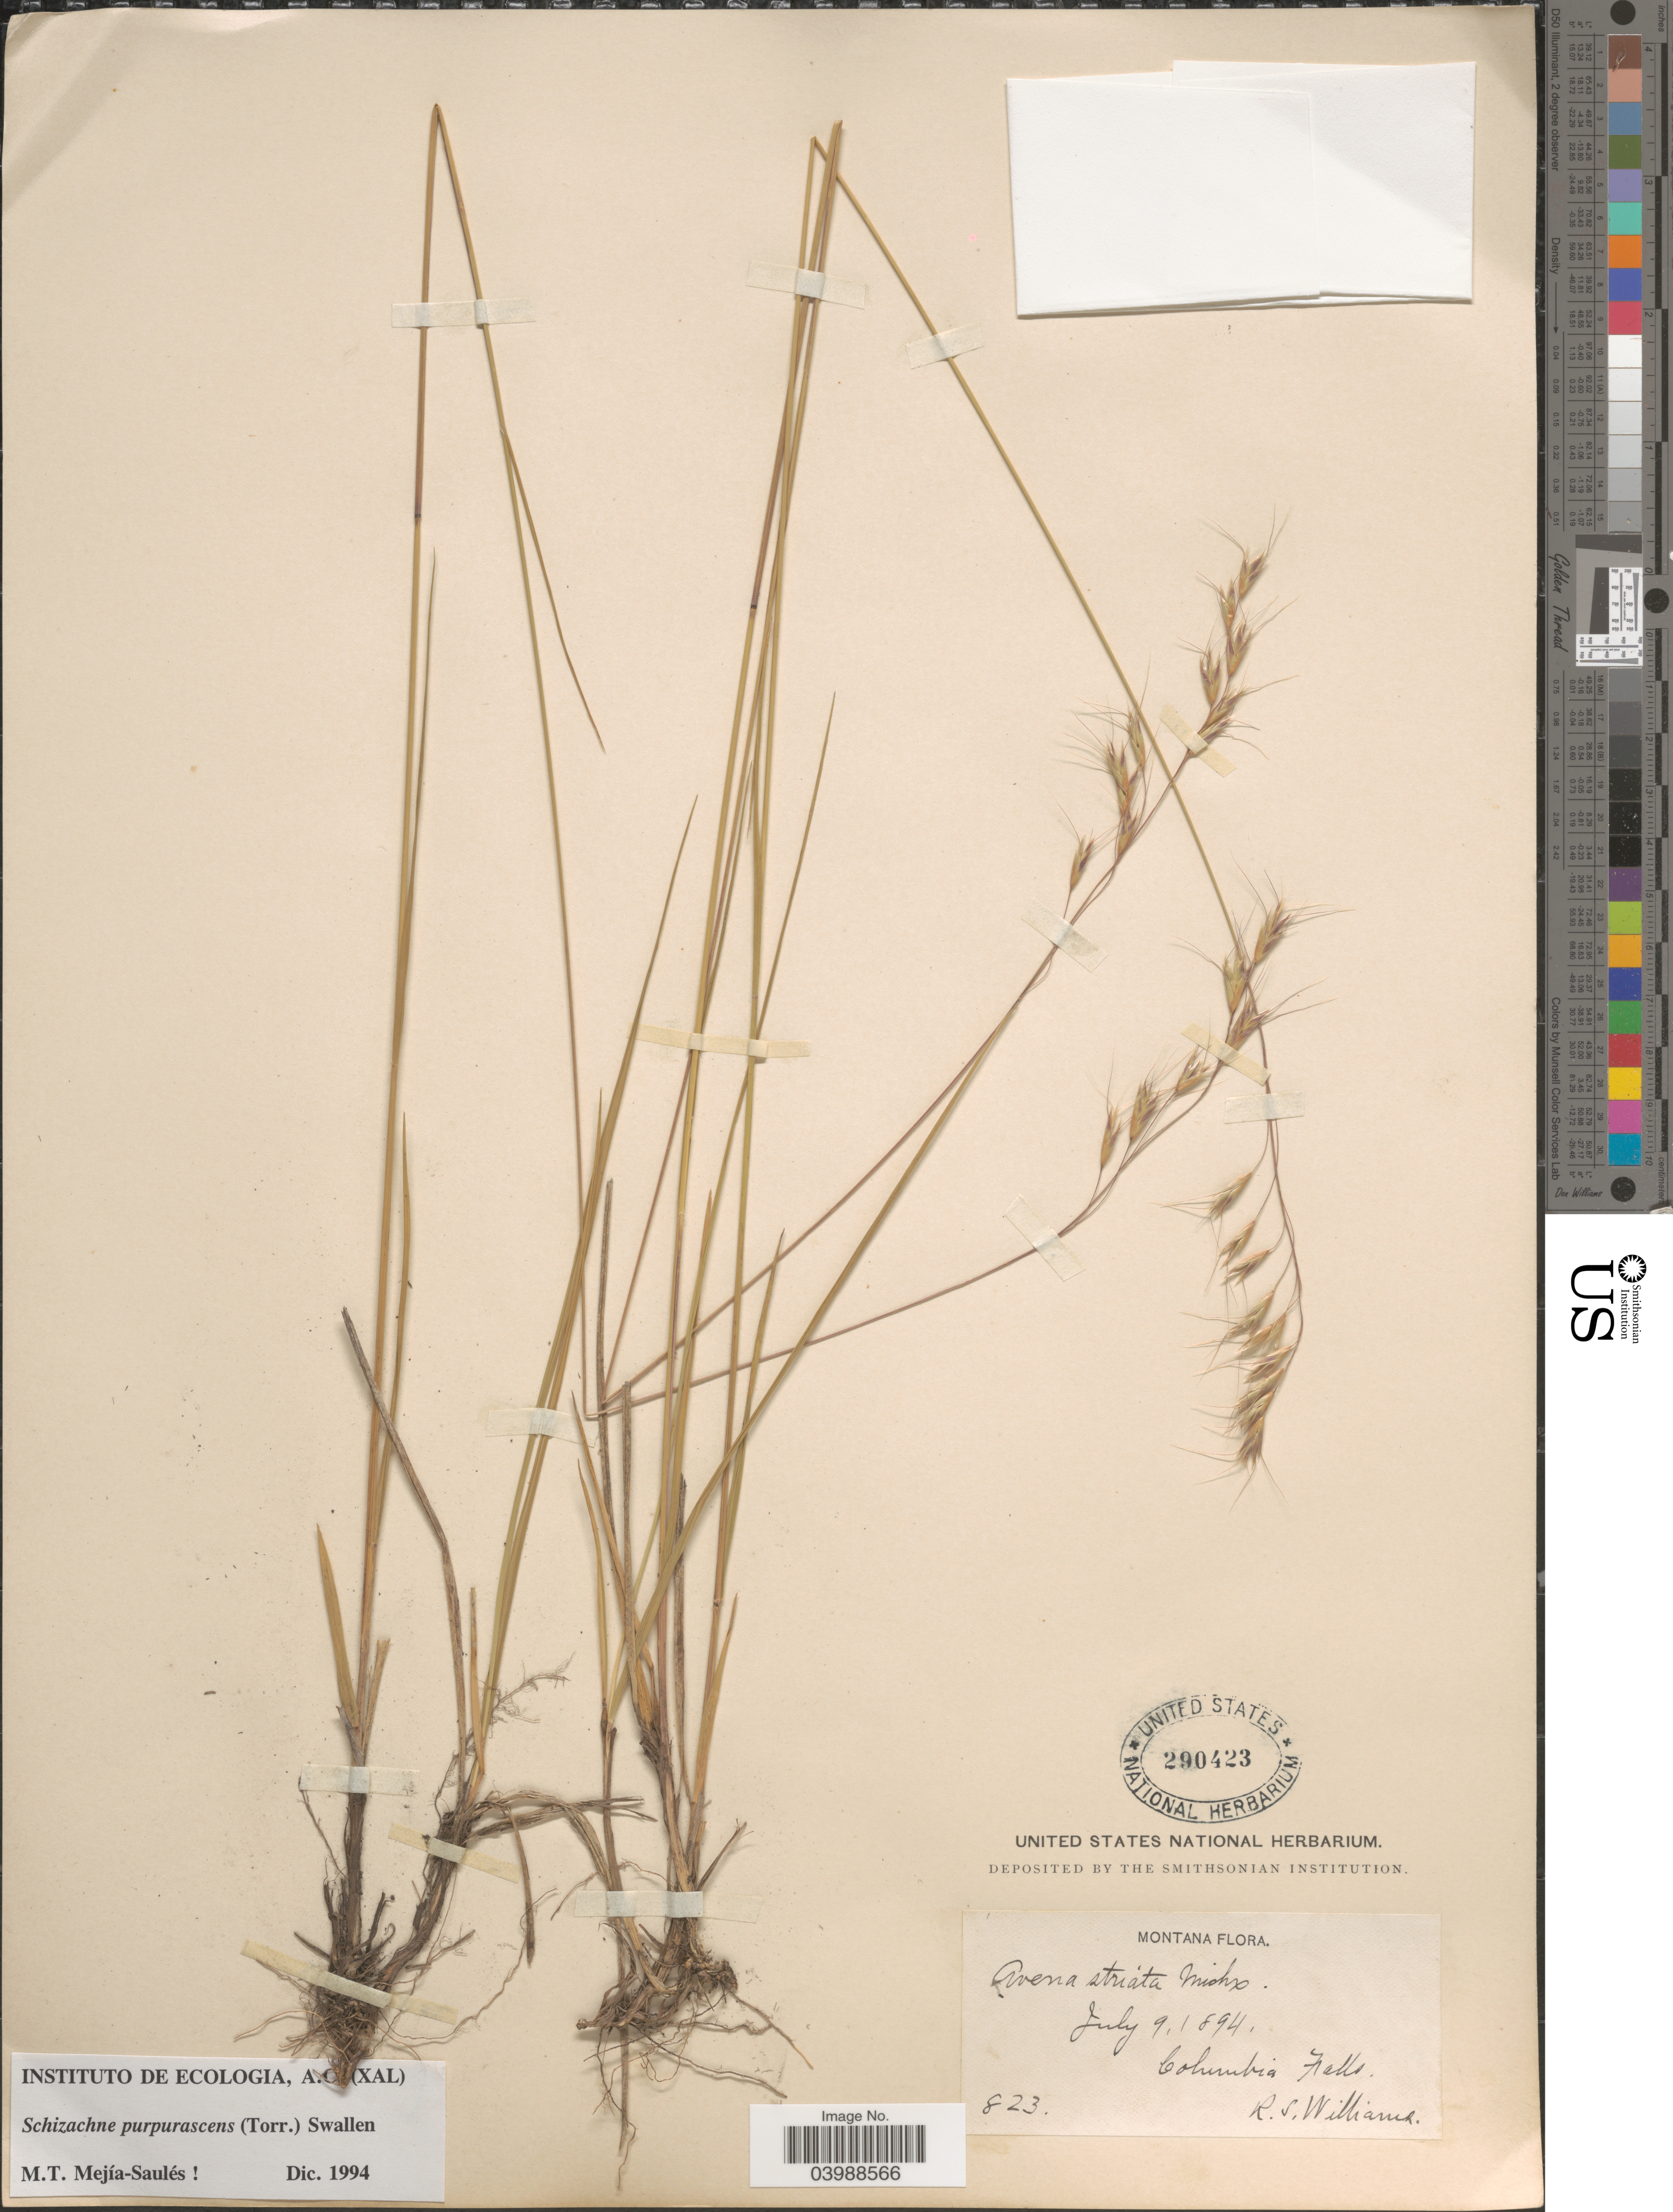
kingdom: Plantae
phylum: Tracheophyta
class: Liliopsida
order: Poales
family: Poaceae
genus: Schizachne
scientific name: Schizachne purpurascens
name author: (Torr.) Swallen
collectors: R. S. Williams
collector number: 823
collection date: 1894-07-09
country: United States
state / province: Montana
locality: Columbia Falls.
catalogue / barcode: US 290423